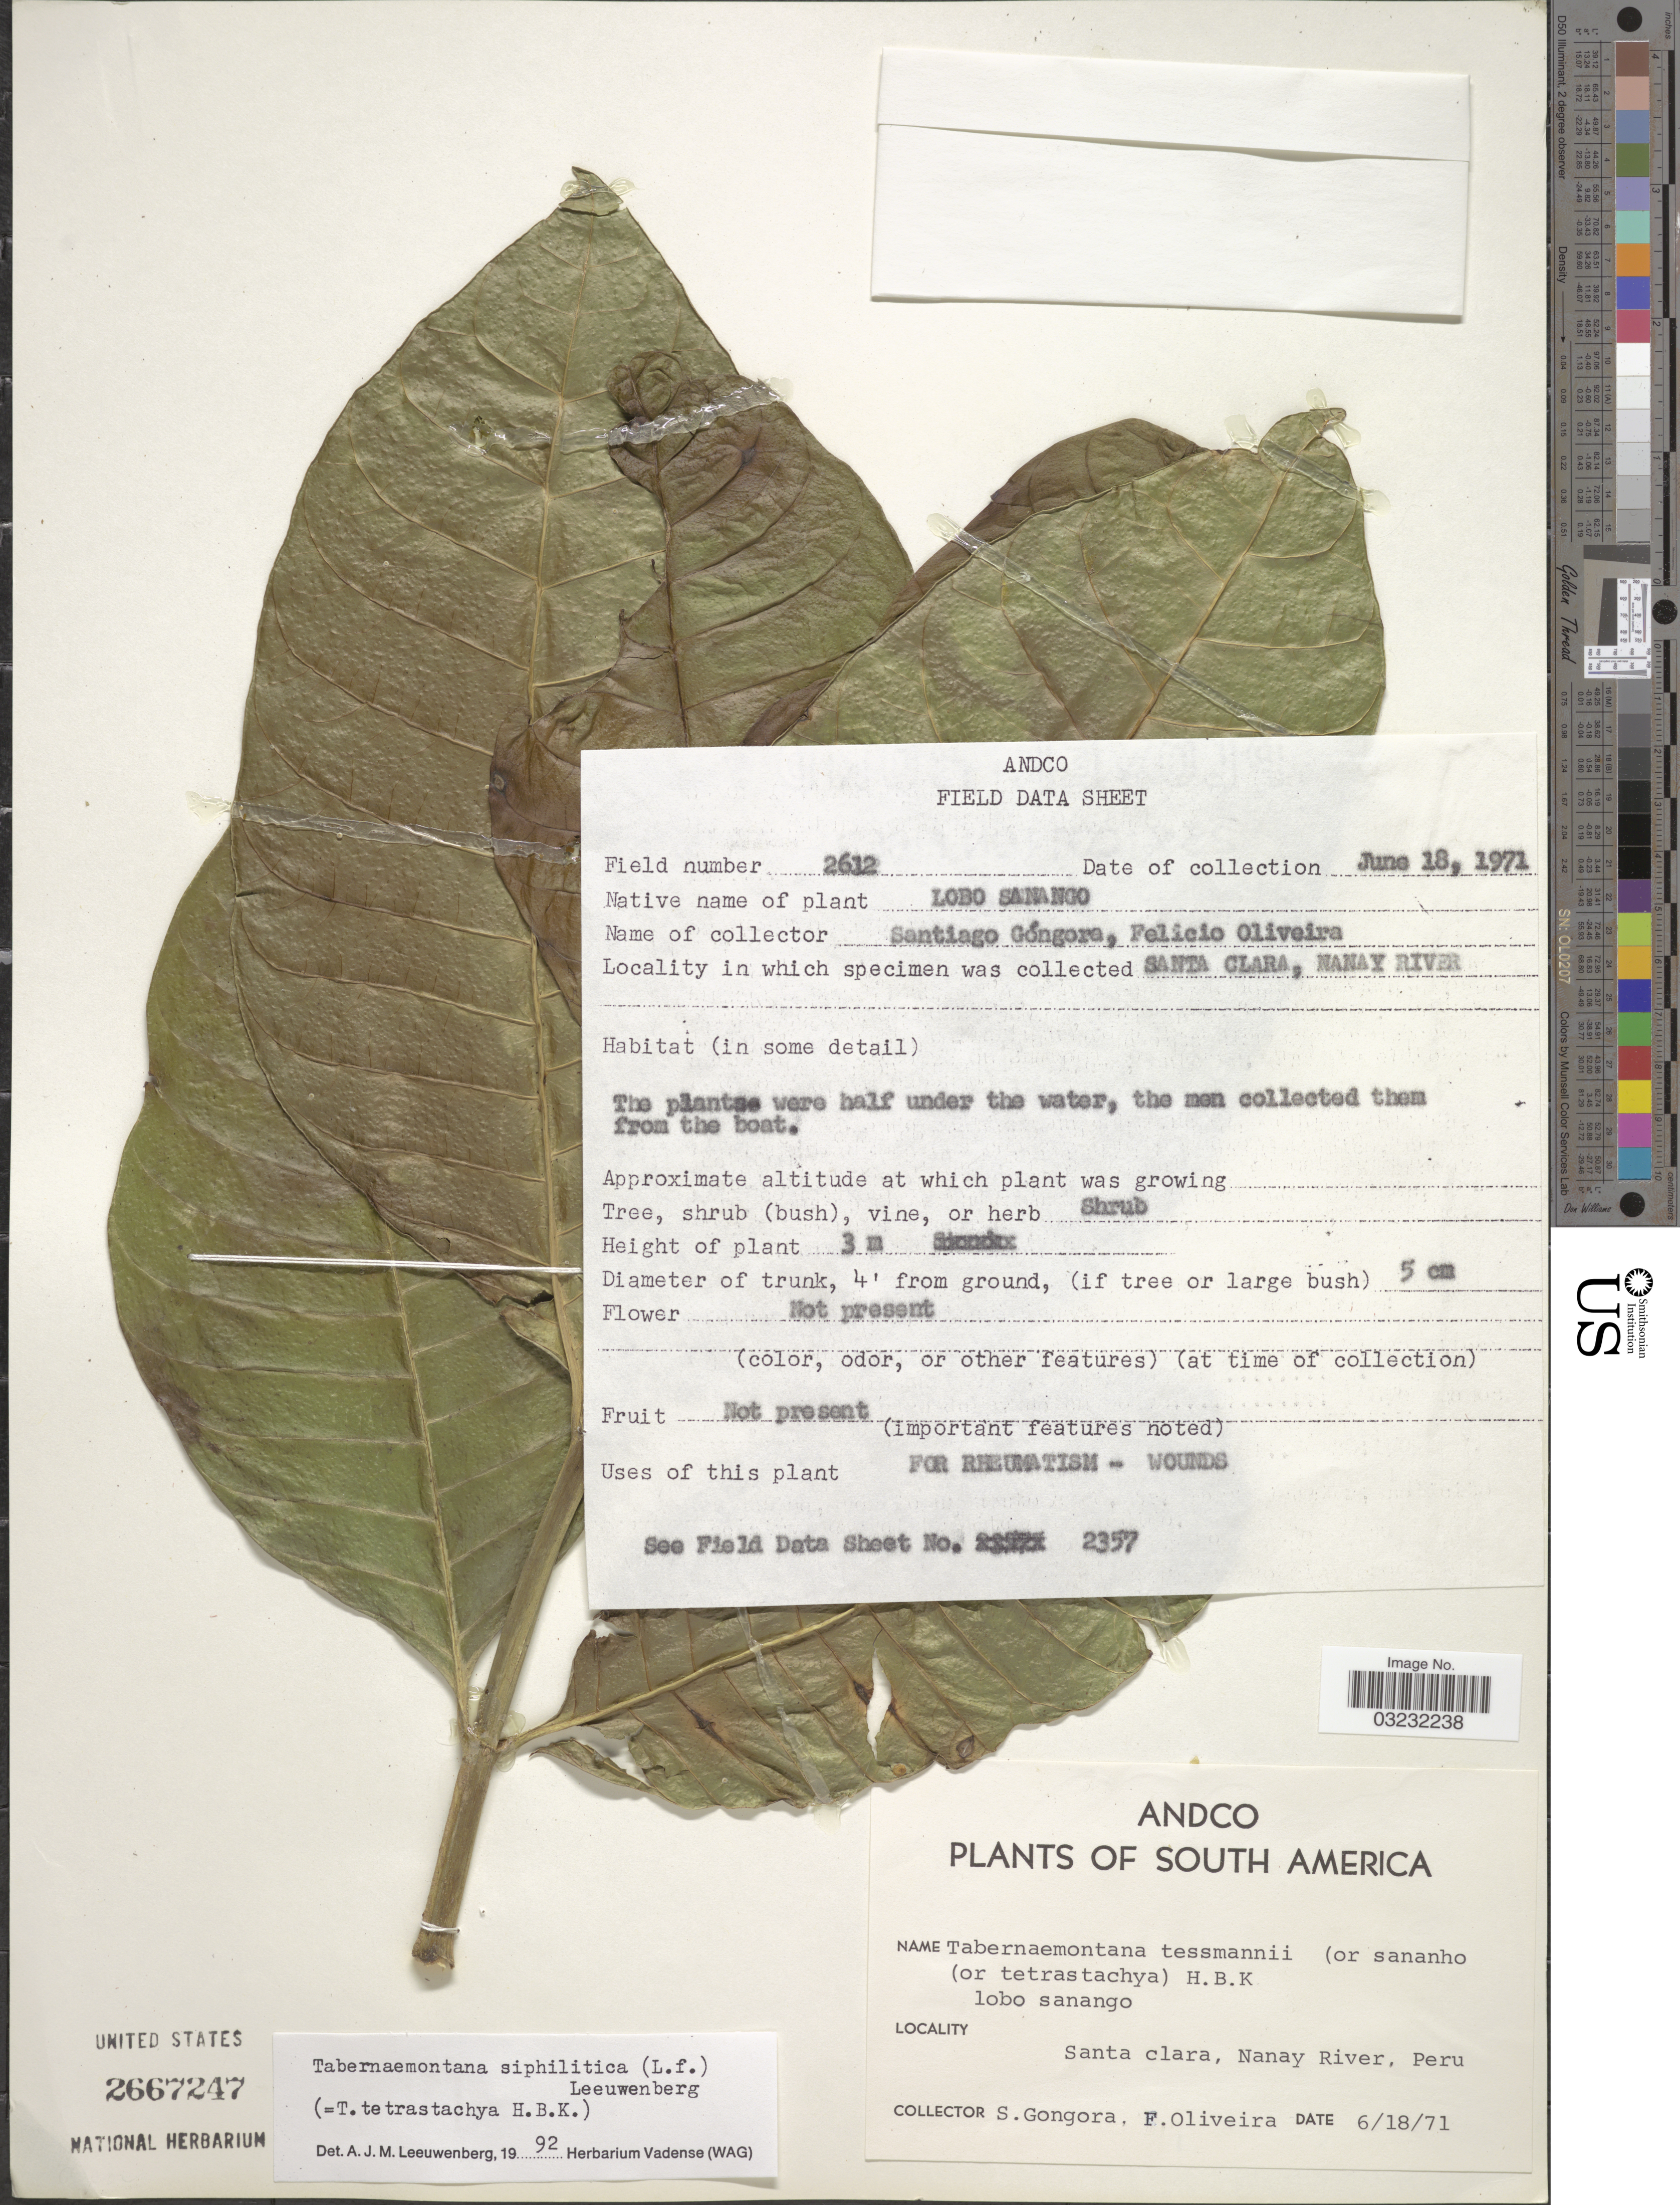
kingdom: Plantae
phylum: Tracheophyta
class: Magnoliopsida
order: Gentianales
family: Apocynaceae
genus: Tabernaemontana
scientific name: Tabernaemontana siphilitica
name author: (L. f.) Leeuwenb.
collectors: S. Góngora & F. Oliveira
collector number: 2612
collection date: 1971-06-18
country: Peru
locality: Andco, Santa Clara, Nanay River.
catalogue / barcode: US 2667247